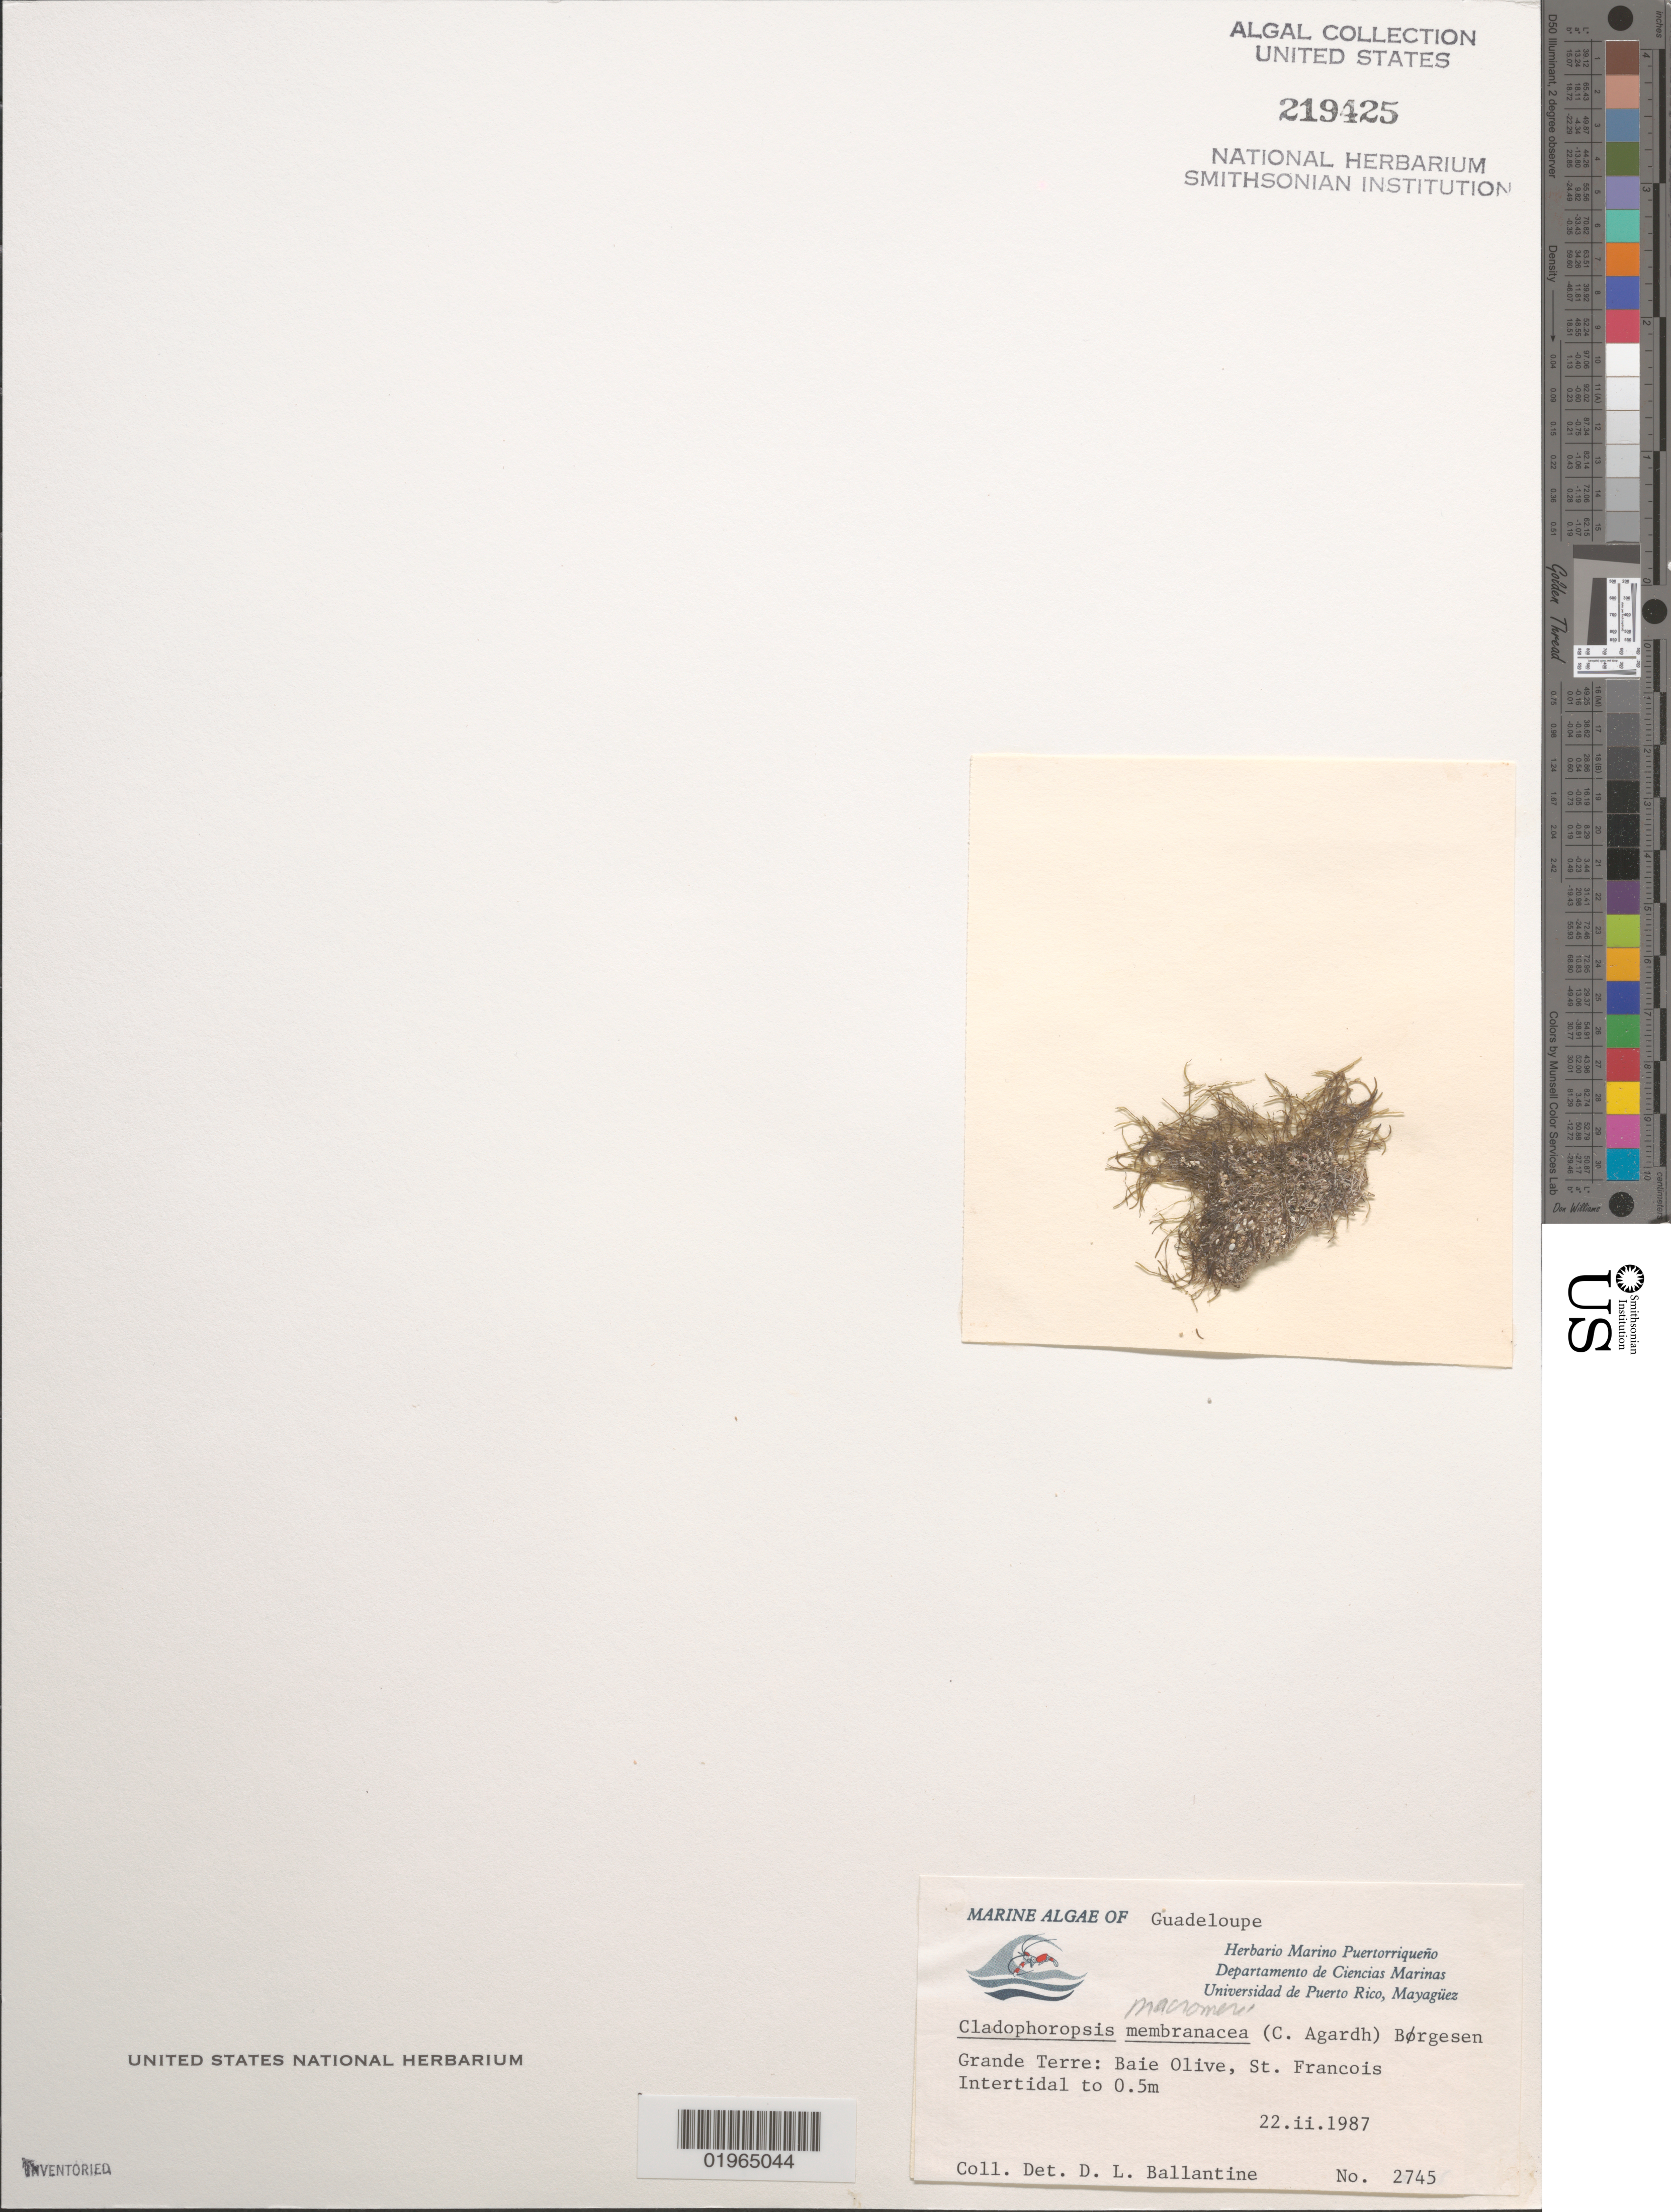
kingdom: Plantae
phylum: Chlorophyta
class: Ulvophyceae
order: Siphonocladales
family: Boodleaceae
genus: Cladophoropsis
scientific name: Cladophoropsis membranacea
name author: (Hofman-Bang) Børgesen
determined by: Ballantine, D. L.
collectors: D.L. Ballantine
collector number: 2745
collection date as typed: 22 Feb 1987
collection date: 1987-02-22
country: Guadeloupe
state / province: Grande-Terre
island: Grande Terre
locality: Baie Olive, St. Francois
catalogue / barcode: US 219425